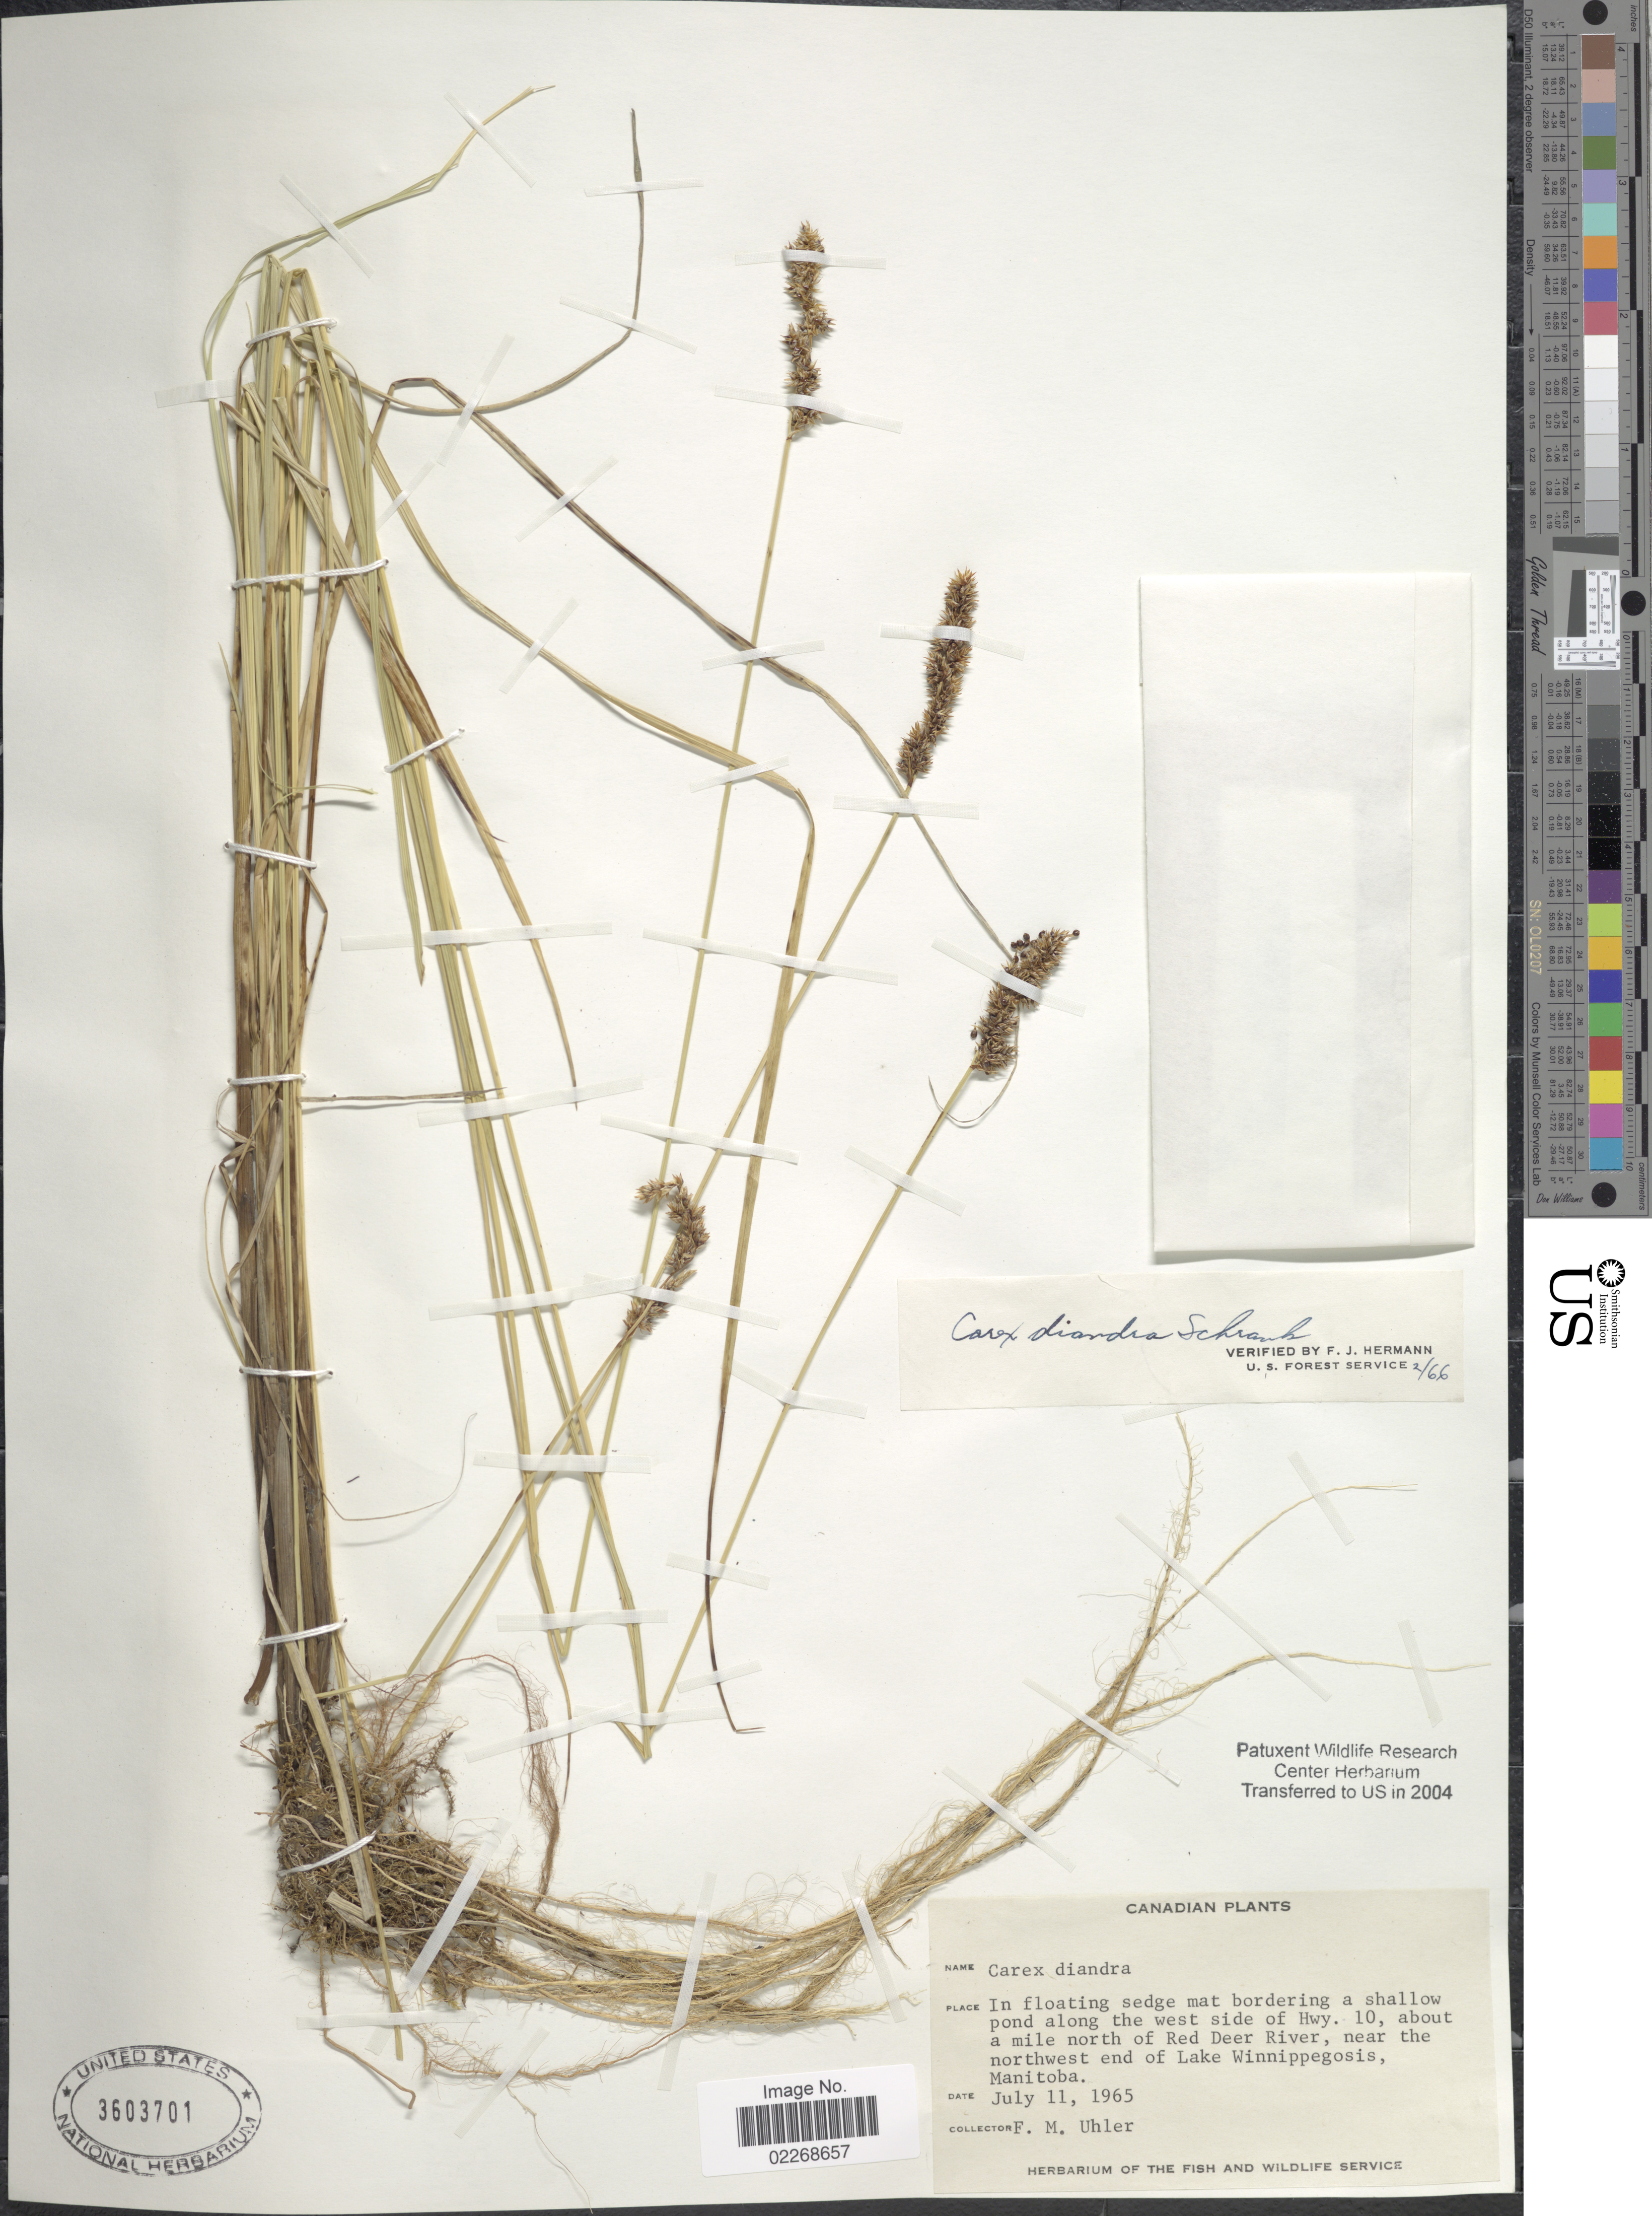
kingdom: Plantae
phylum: Tracheophyta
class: Liliopsida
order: Poales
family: Cyperaceae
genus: Carex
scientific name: Carex diandra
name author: Schrank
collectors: F. M. Uhler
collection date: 1965-07-11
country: Canada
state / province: Manitoba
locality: In floating sedge mat bordering a shallow pond along the west side of Hwy. 10, about a mile north of Red Deer River, near the northwest end of Lake Winnippegosis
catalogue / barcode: US 3603701